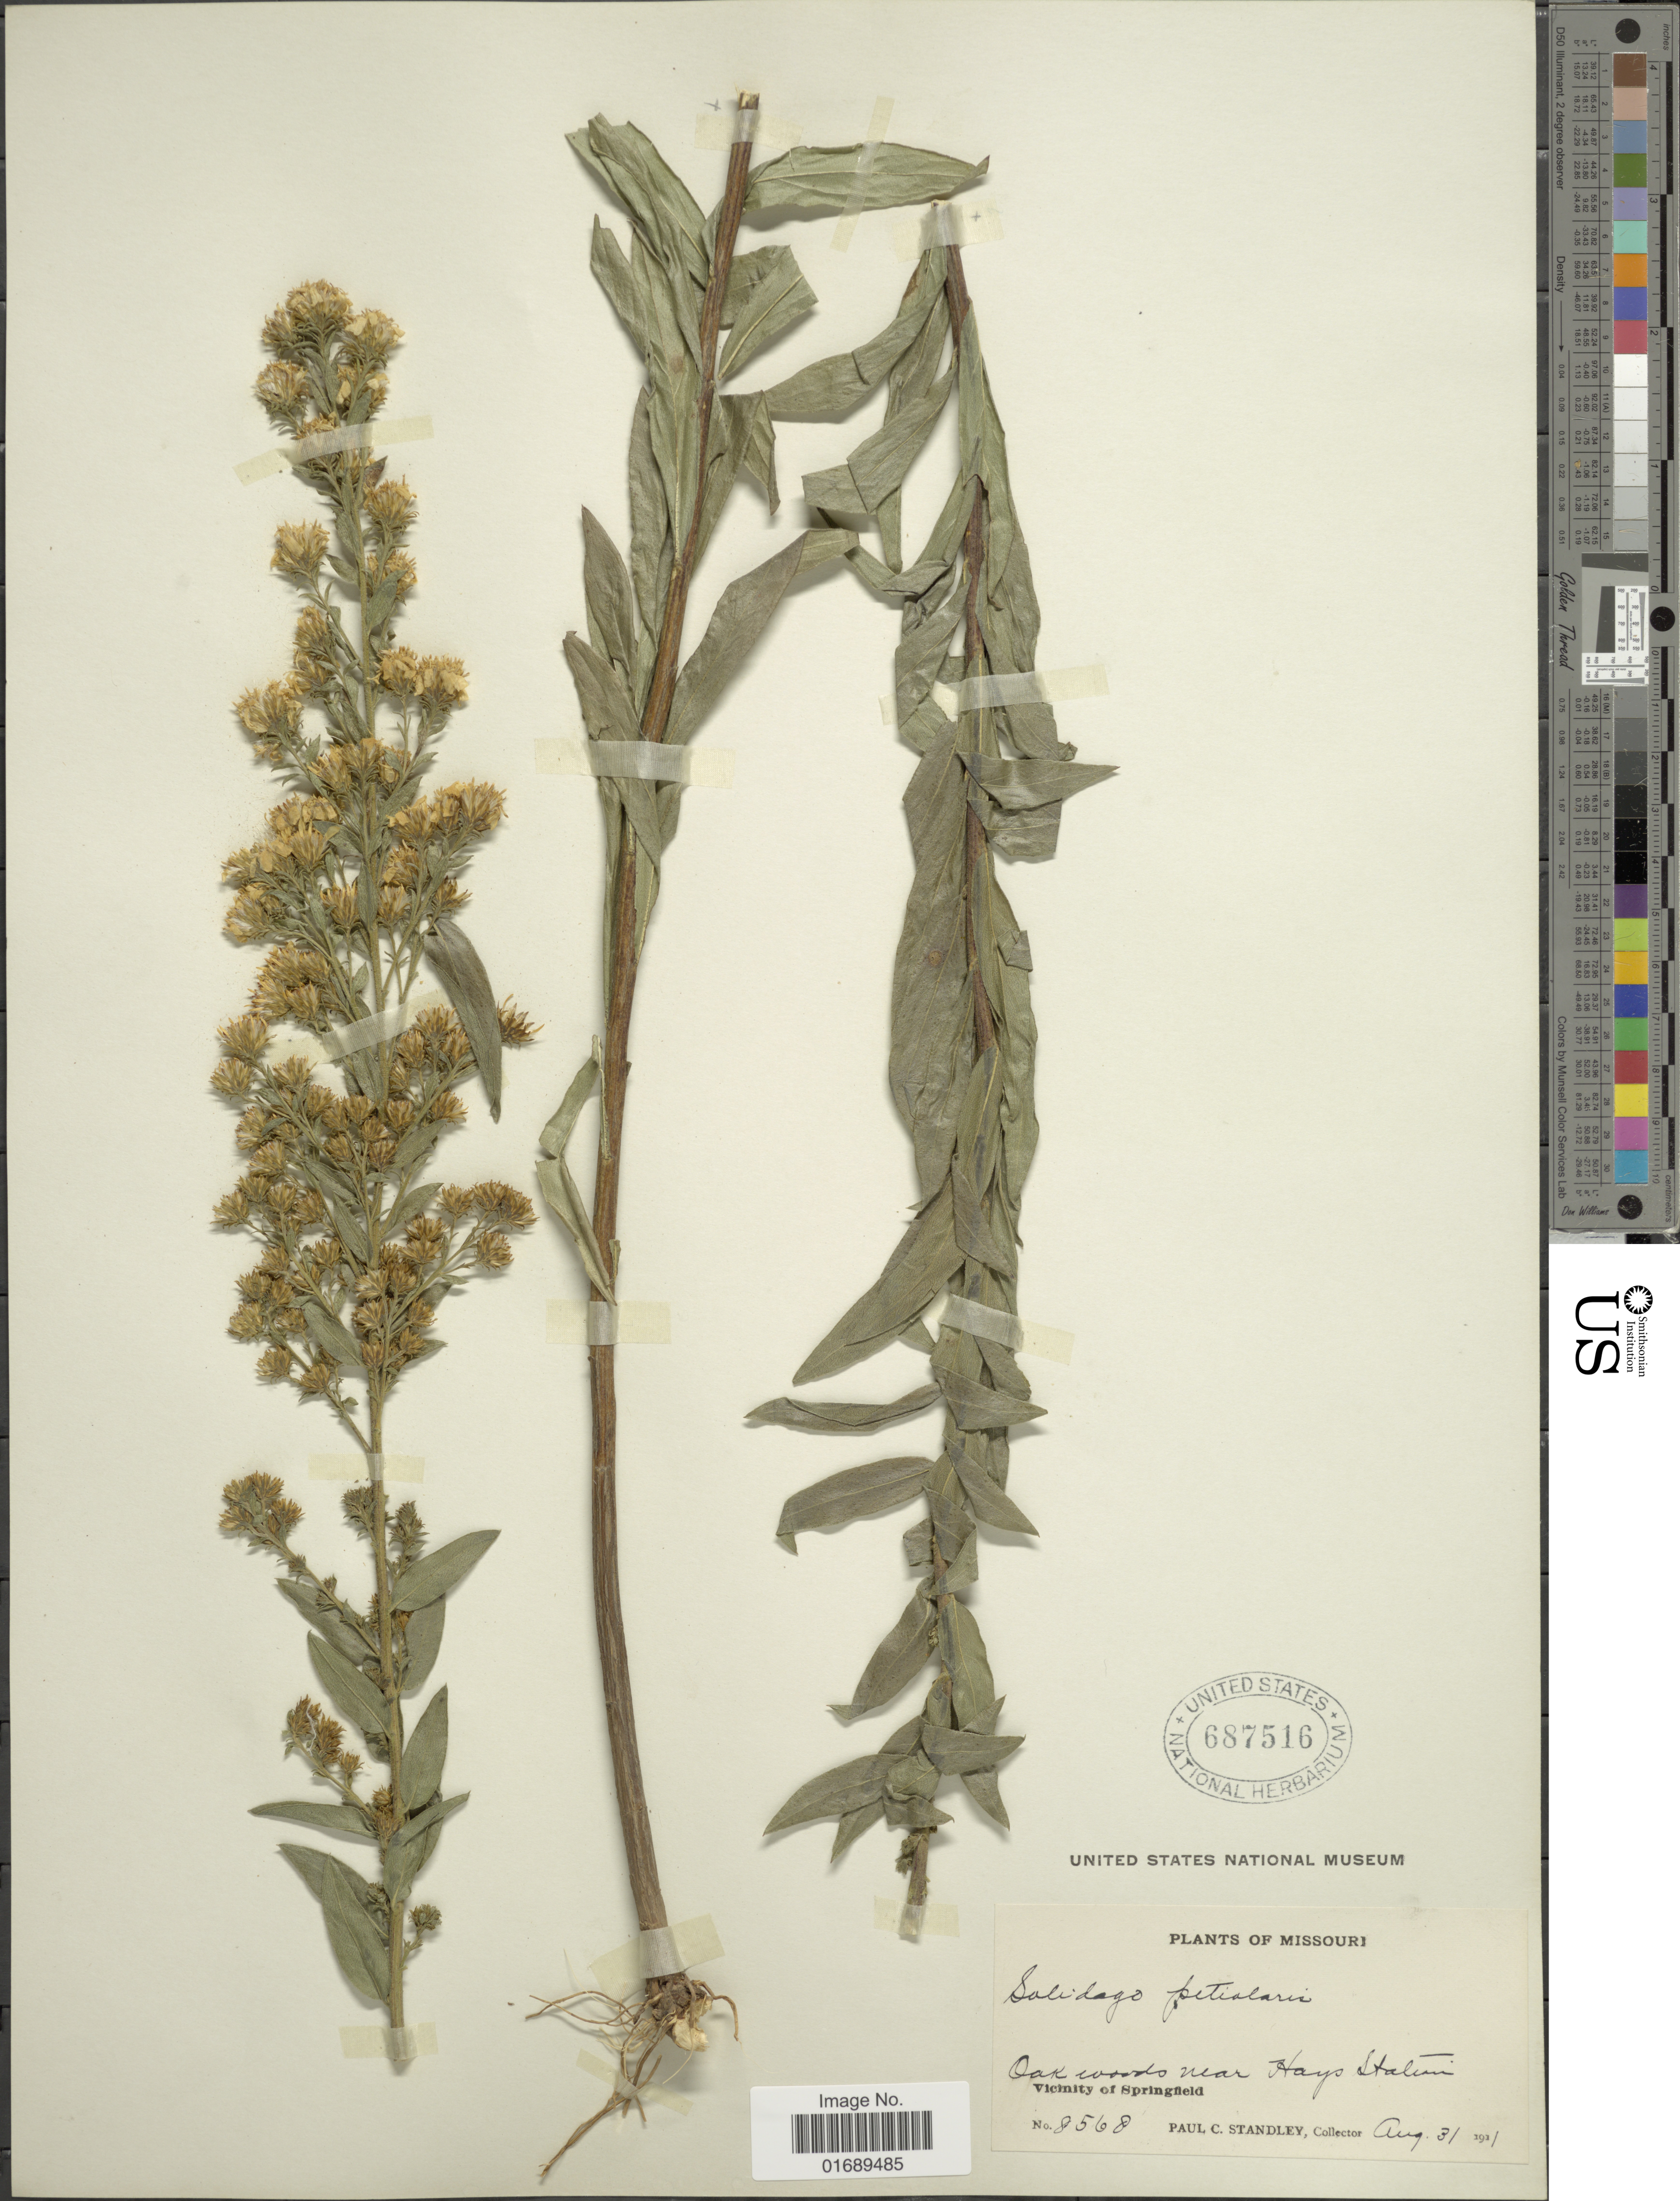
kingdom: Plantae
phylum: Tracheophyta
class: Magnoliopsida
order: Asterales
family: Asteraceae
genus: Solidago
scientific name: Solidago petiolaris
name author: Aiton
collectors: P. C. Standley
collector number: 8568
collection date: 1911-08-31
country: United States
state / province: Missouri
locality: Oak woods near Hays Station, Vicinity of Springfield.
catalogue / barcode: US 687516